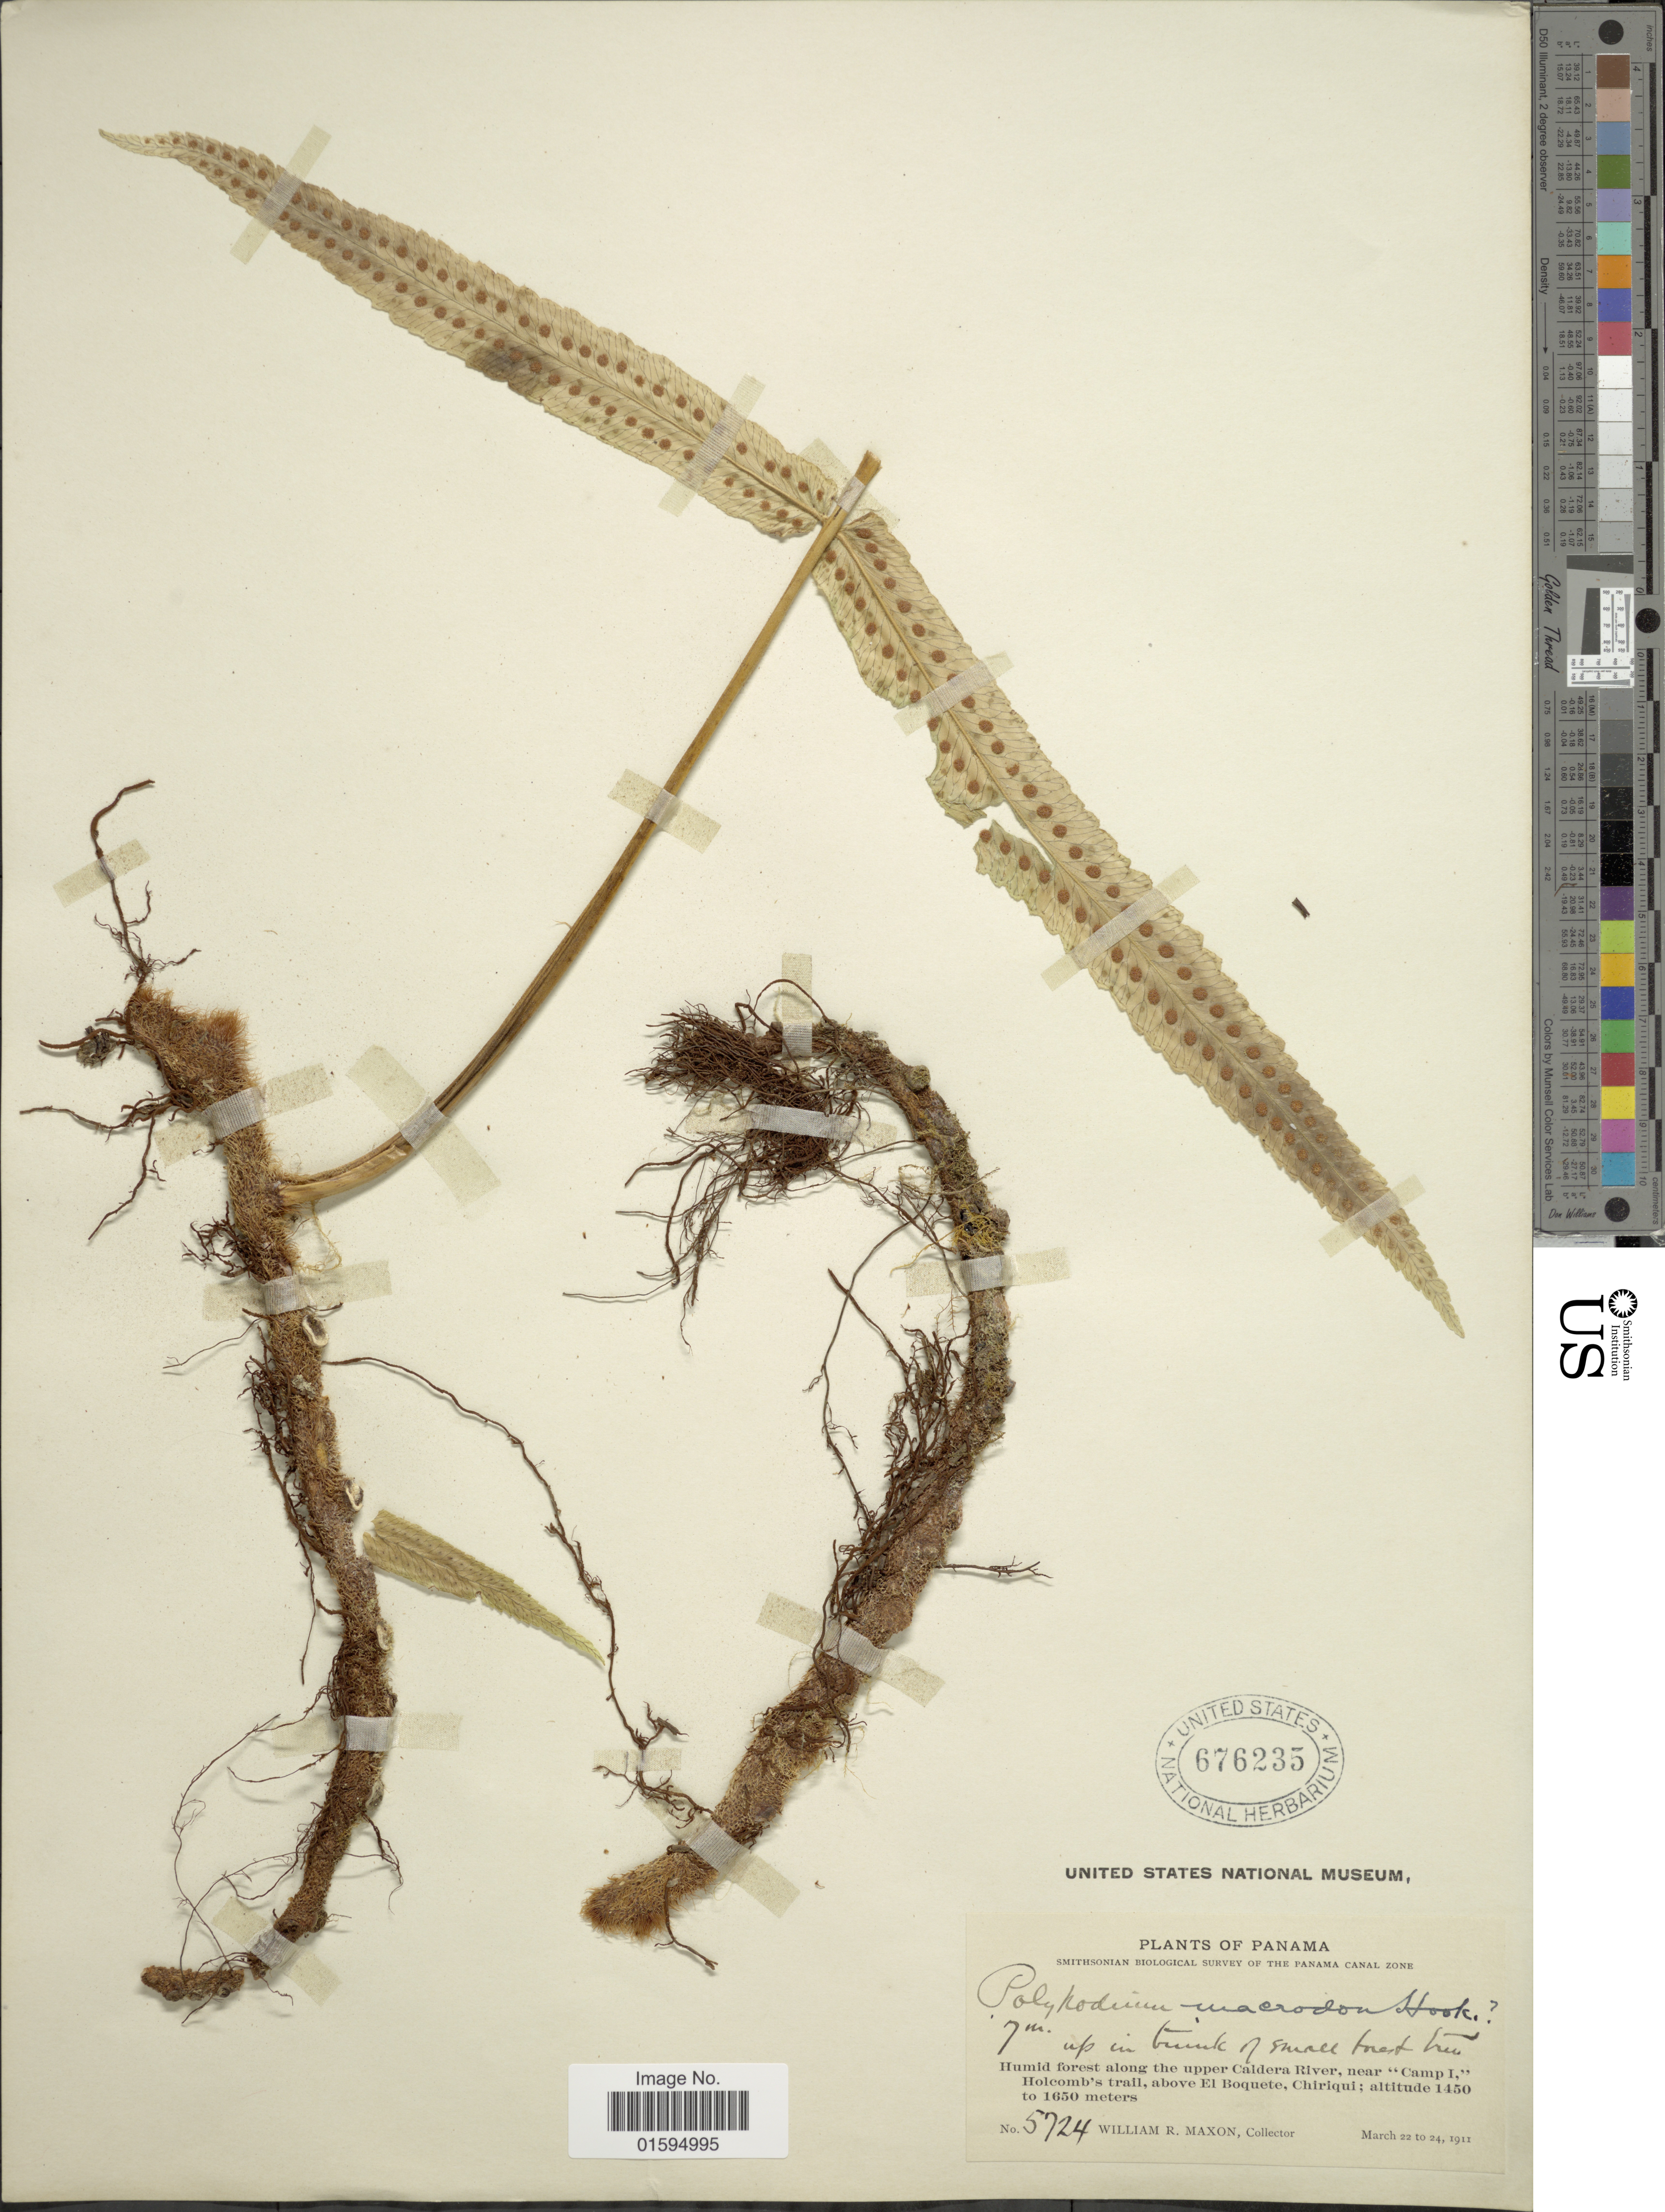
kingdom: Plantae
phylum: Tracheophyta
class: Polypodiopsida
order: Polypodiales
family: Polypodiaceae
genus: Polypodium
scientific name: Polypodium echinolepis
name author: Fée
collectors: W. R. Maxon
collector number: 5724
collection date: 1911-03-22/1911-03-24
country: Panama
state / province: Chiriqui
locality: Humid forest along the upper Caldera River, near Camp 1 Holcomb's trail, above El Boqeute.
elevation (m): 1450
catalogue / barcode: US 676235